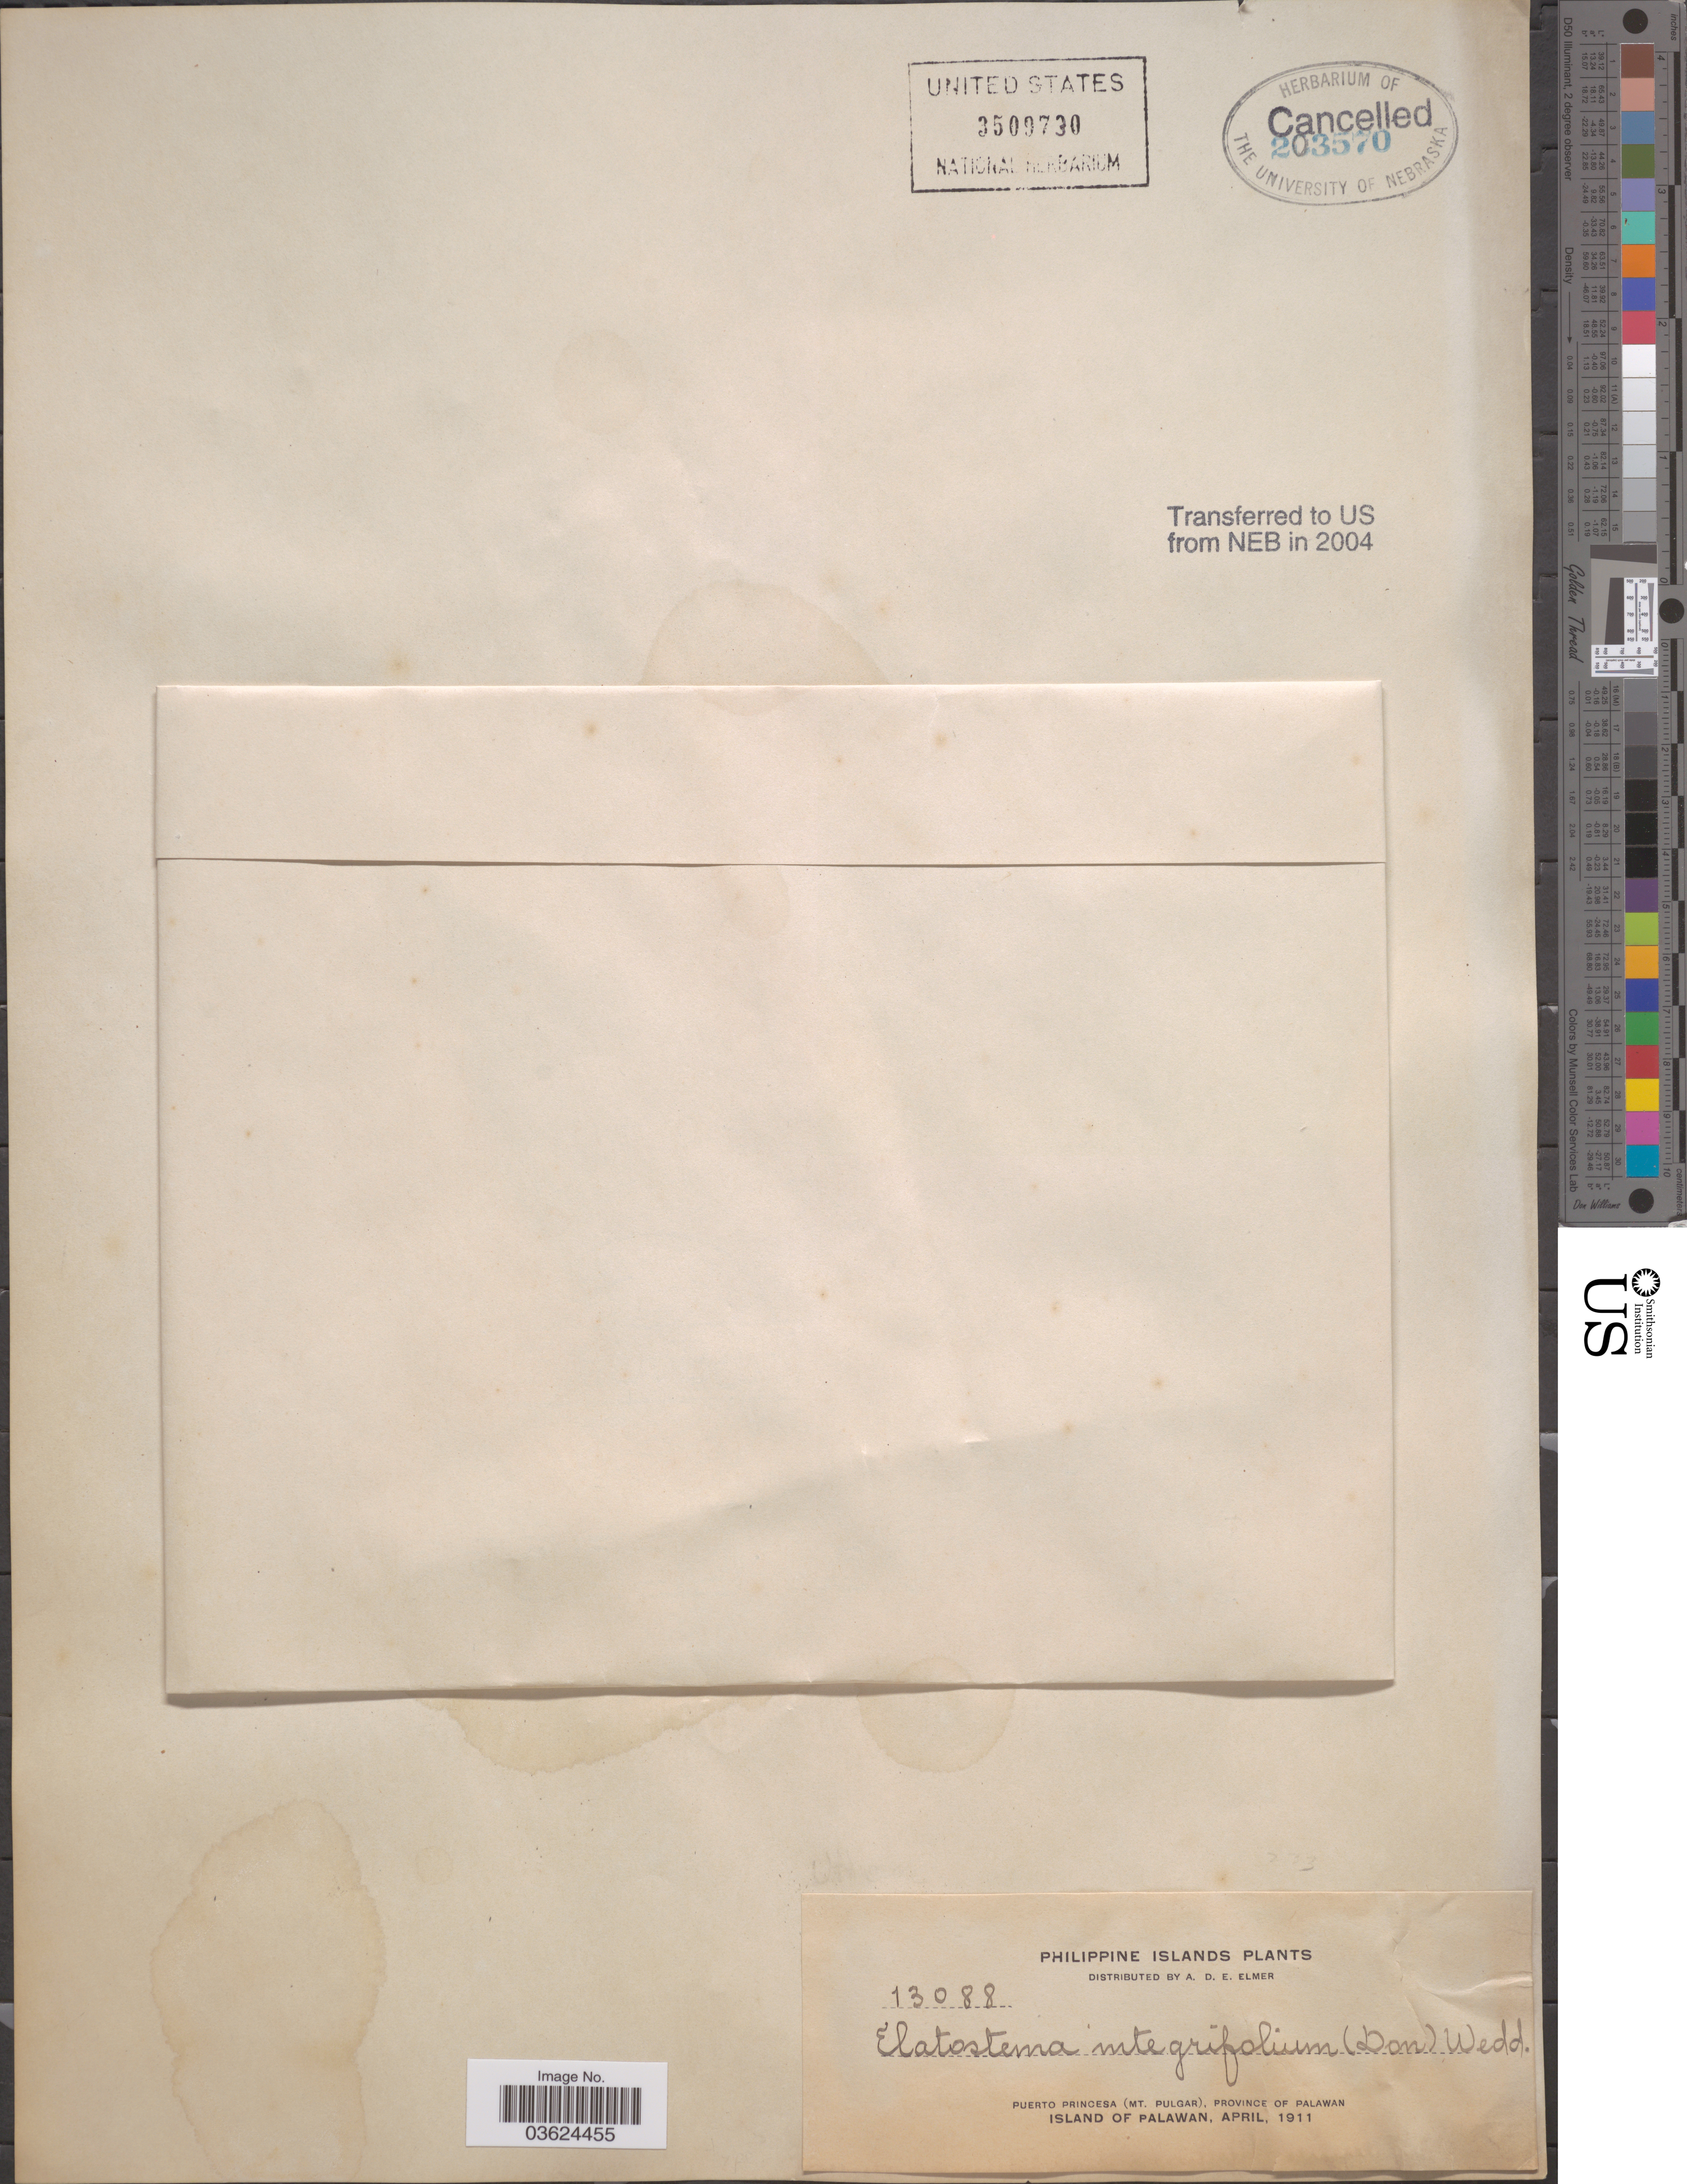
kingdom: Plantae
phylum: Tracheophyta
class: Magnoliopsida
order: Rosales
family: Urticaceae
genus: Elatostema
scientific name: Elatostema integrifolium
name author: (D. Don) Wedd.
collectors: A. D. E. Elmer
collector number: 13088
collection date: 1911-04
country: Philippines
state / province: Mimaropa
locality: Philippine Islands. Puerto Princesa (Mt. Pulgar), Province of Palawan, Island of Palawan.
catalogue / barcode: US 3509730